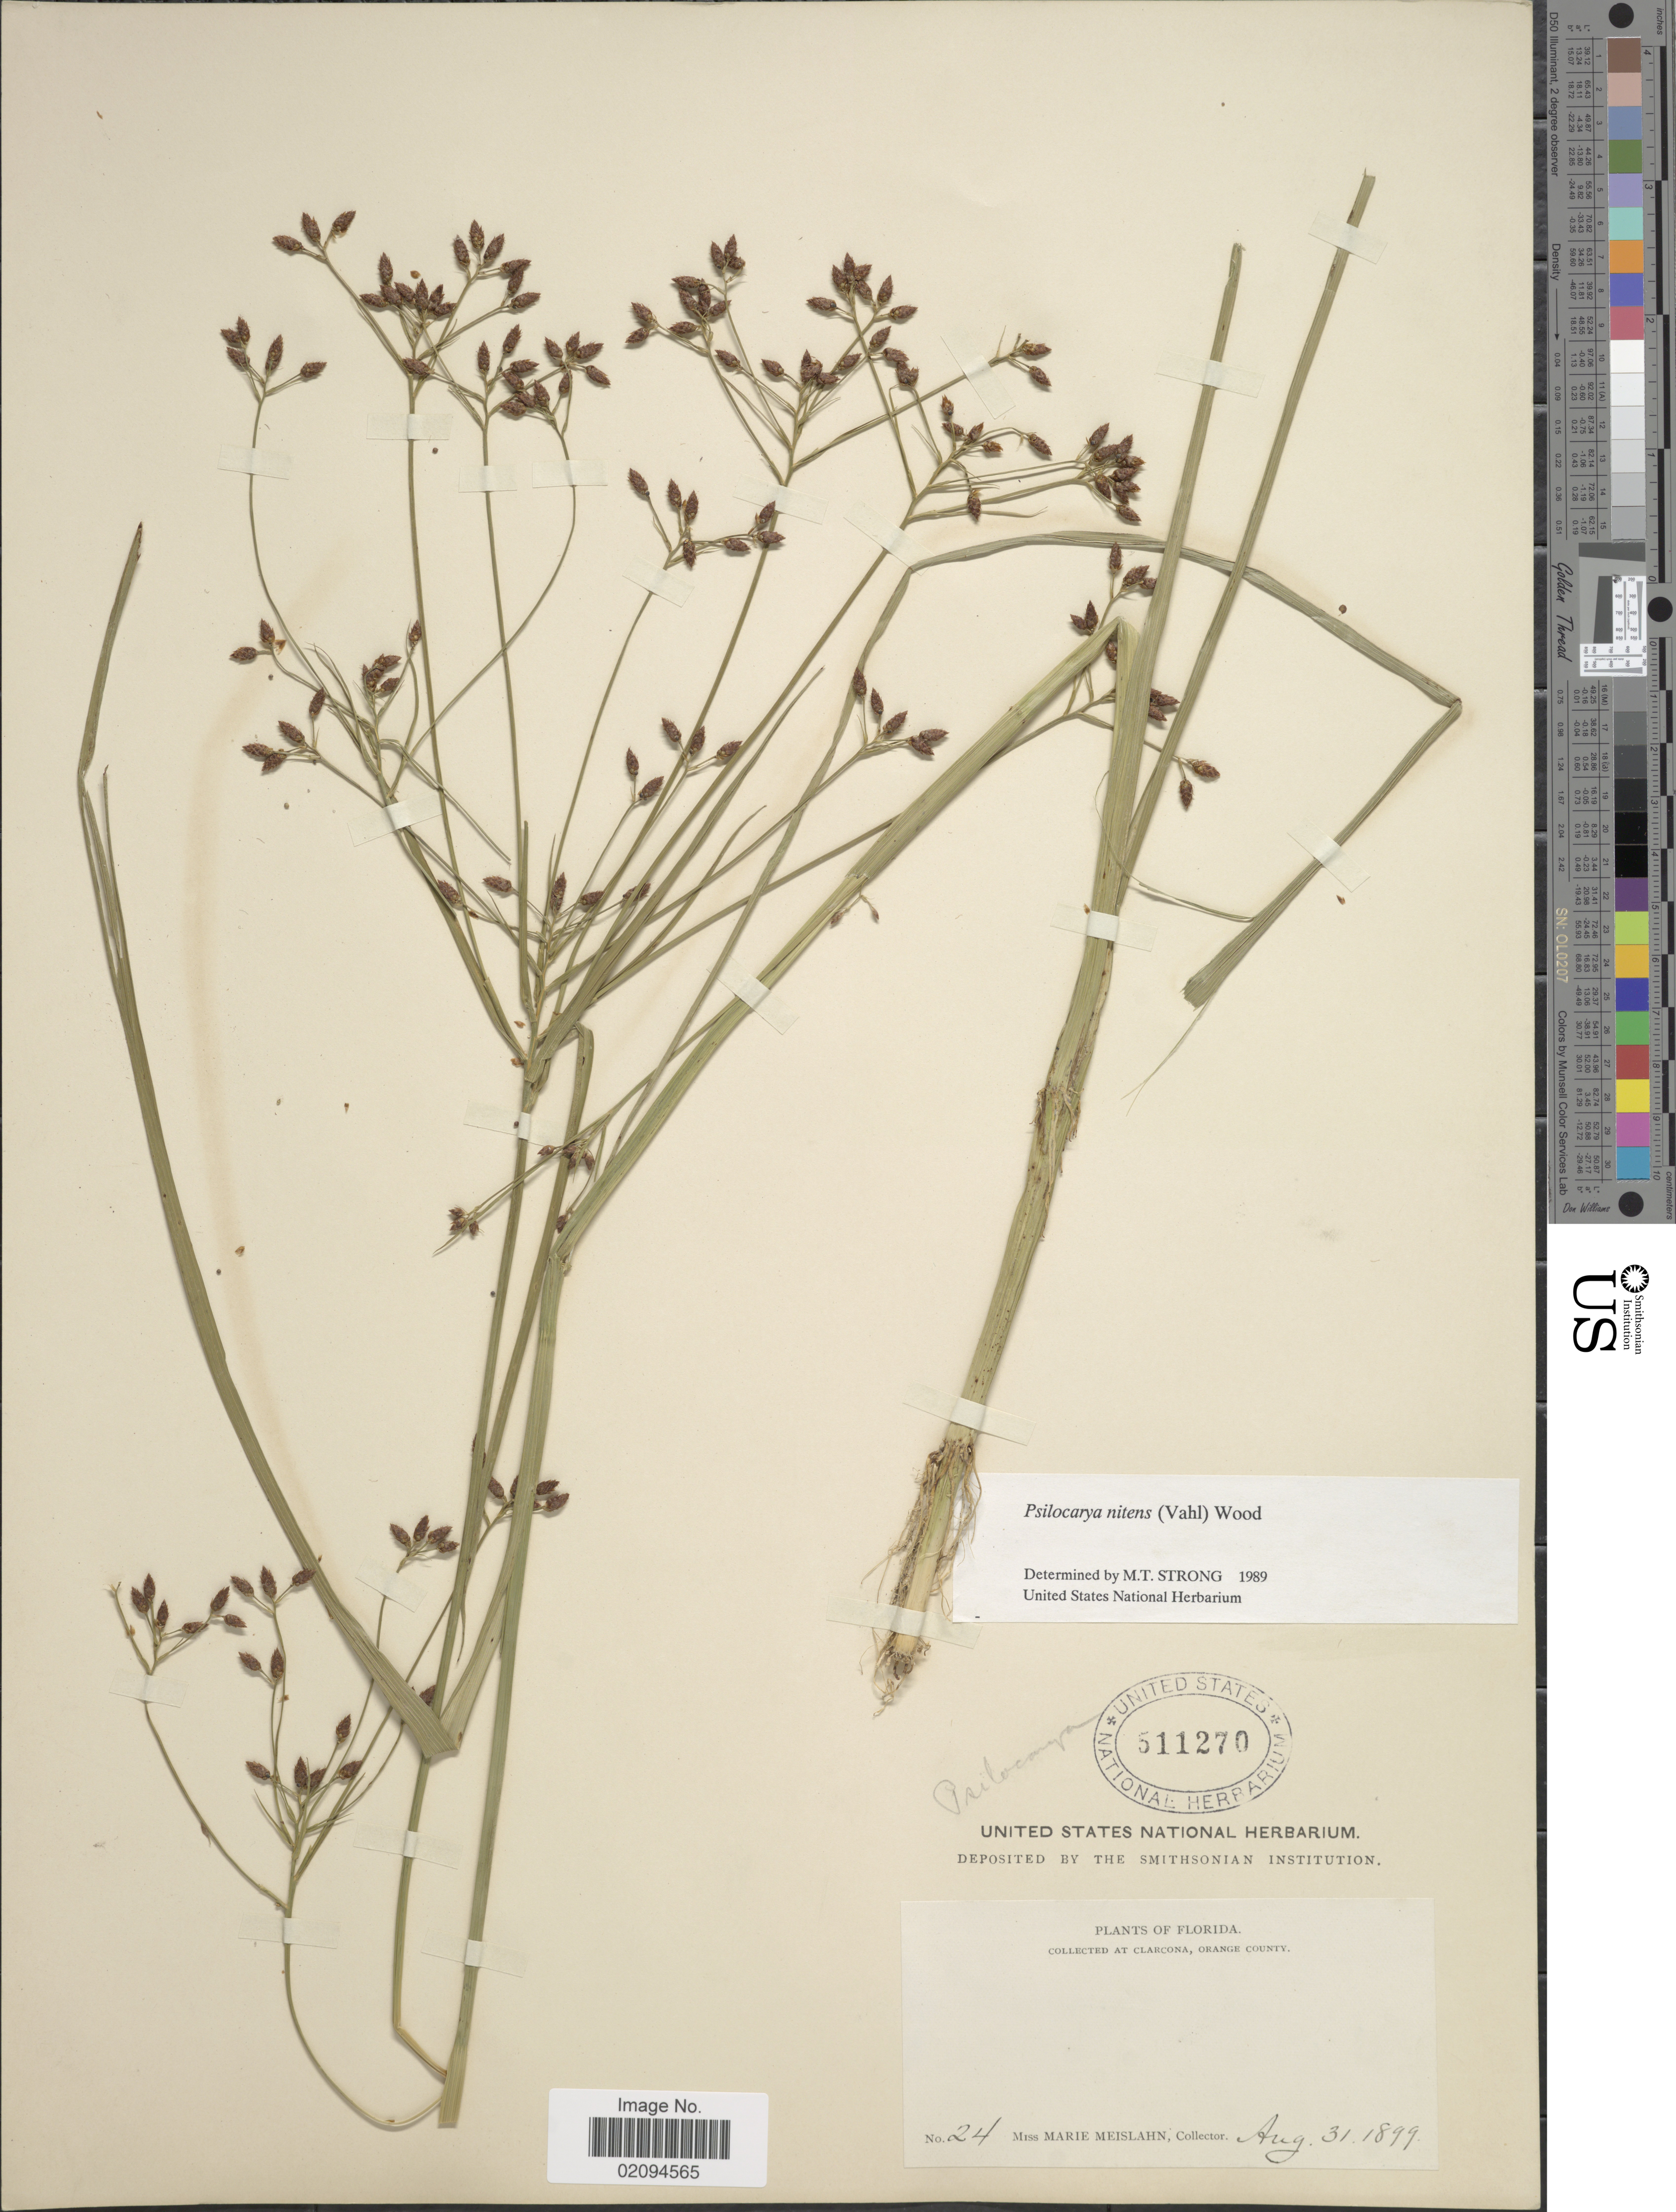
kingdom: Plantae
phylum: Tracheophyta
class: Liliopsida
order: Poales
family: Cyperaceae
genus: Rhynchospora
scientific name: Rhynchospora nitens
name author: (Vahl) A. Gray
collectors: M. Meislahn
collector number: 24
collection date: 1899-08-31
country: United States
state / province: Florida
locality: At Clarcona, Orange County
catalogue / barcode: US 511270